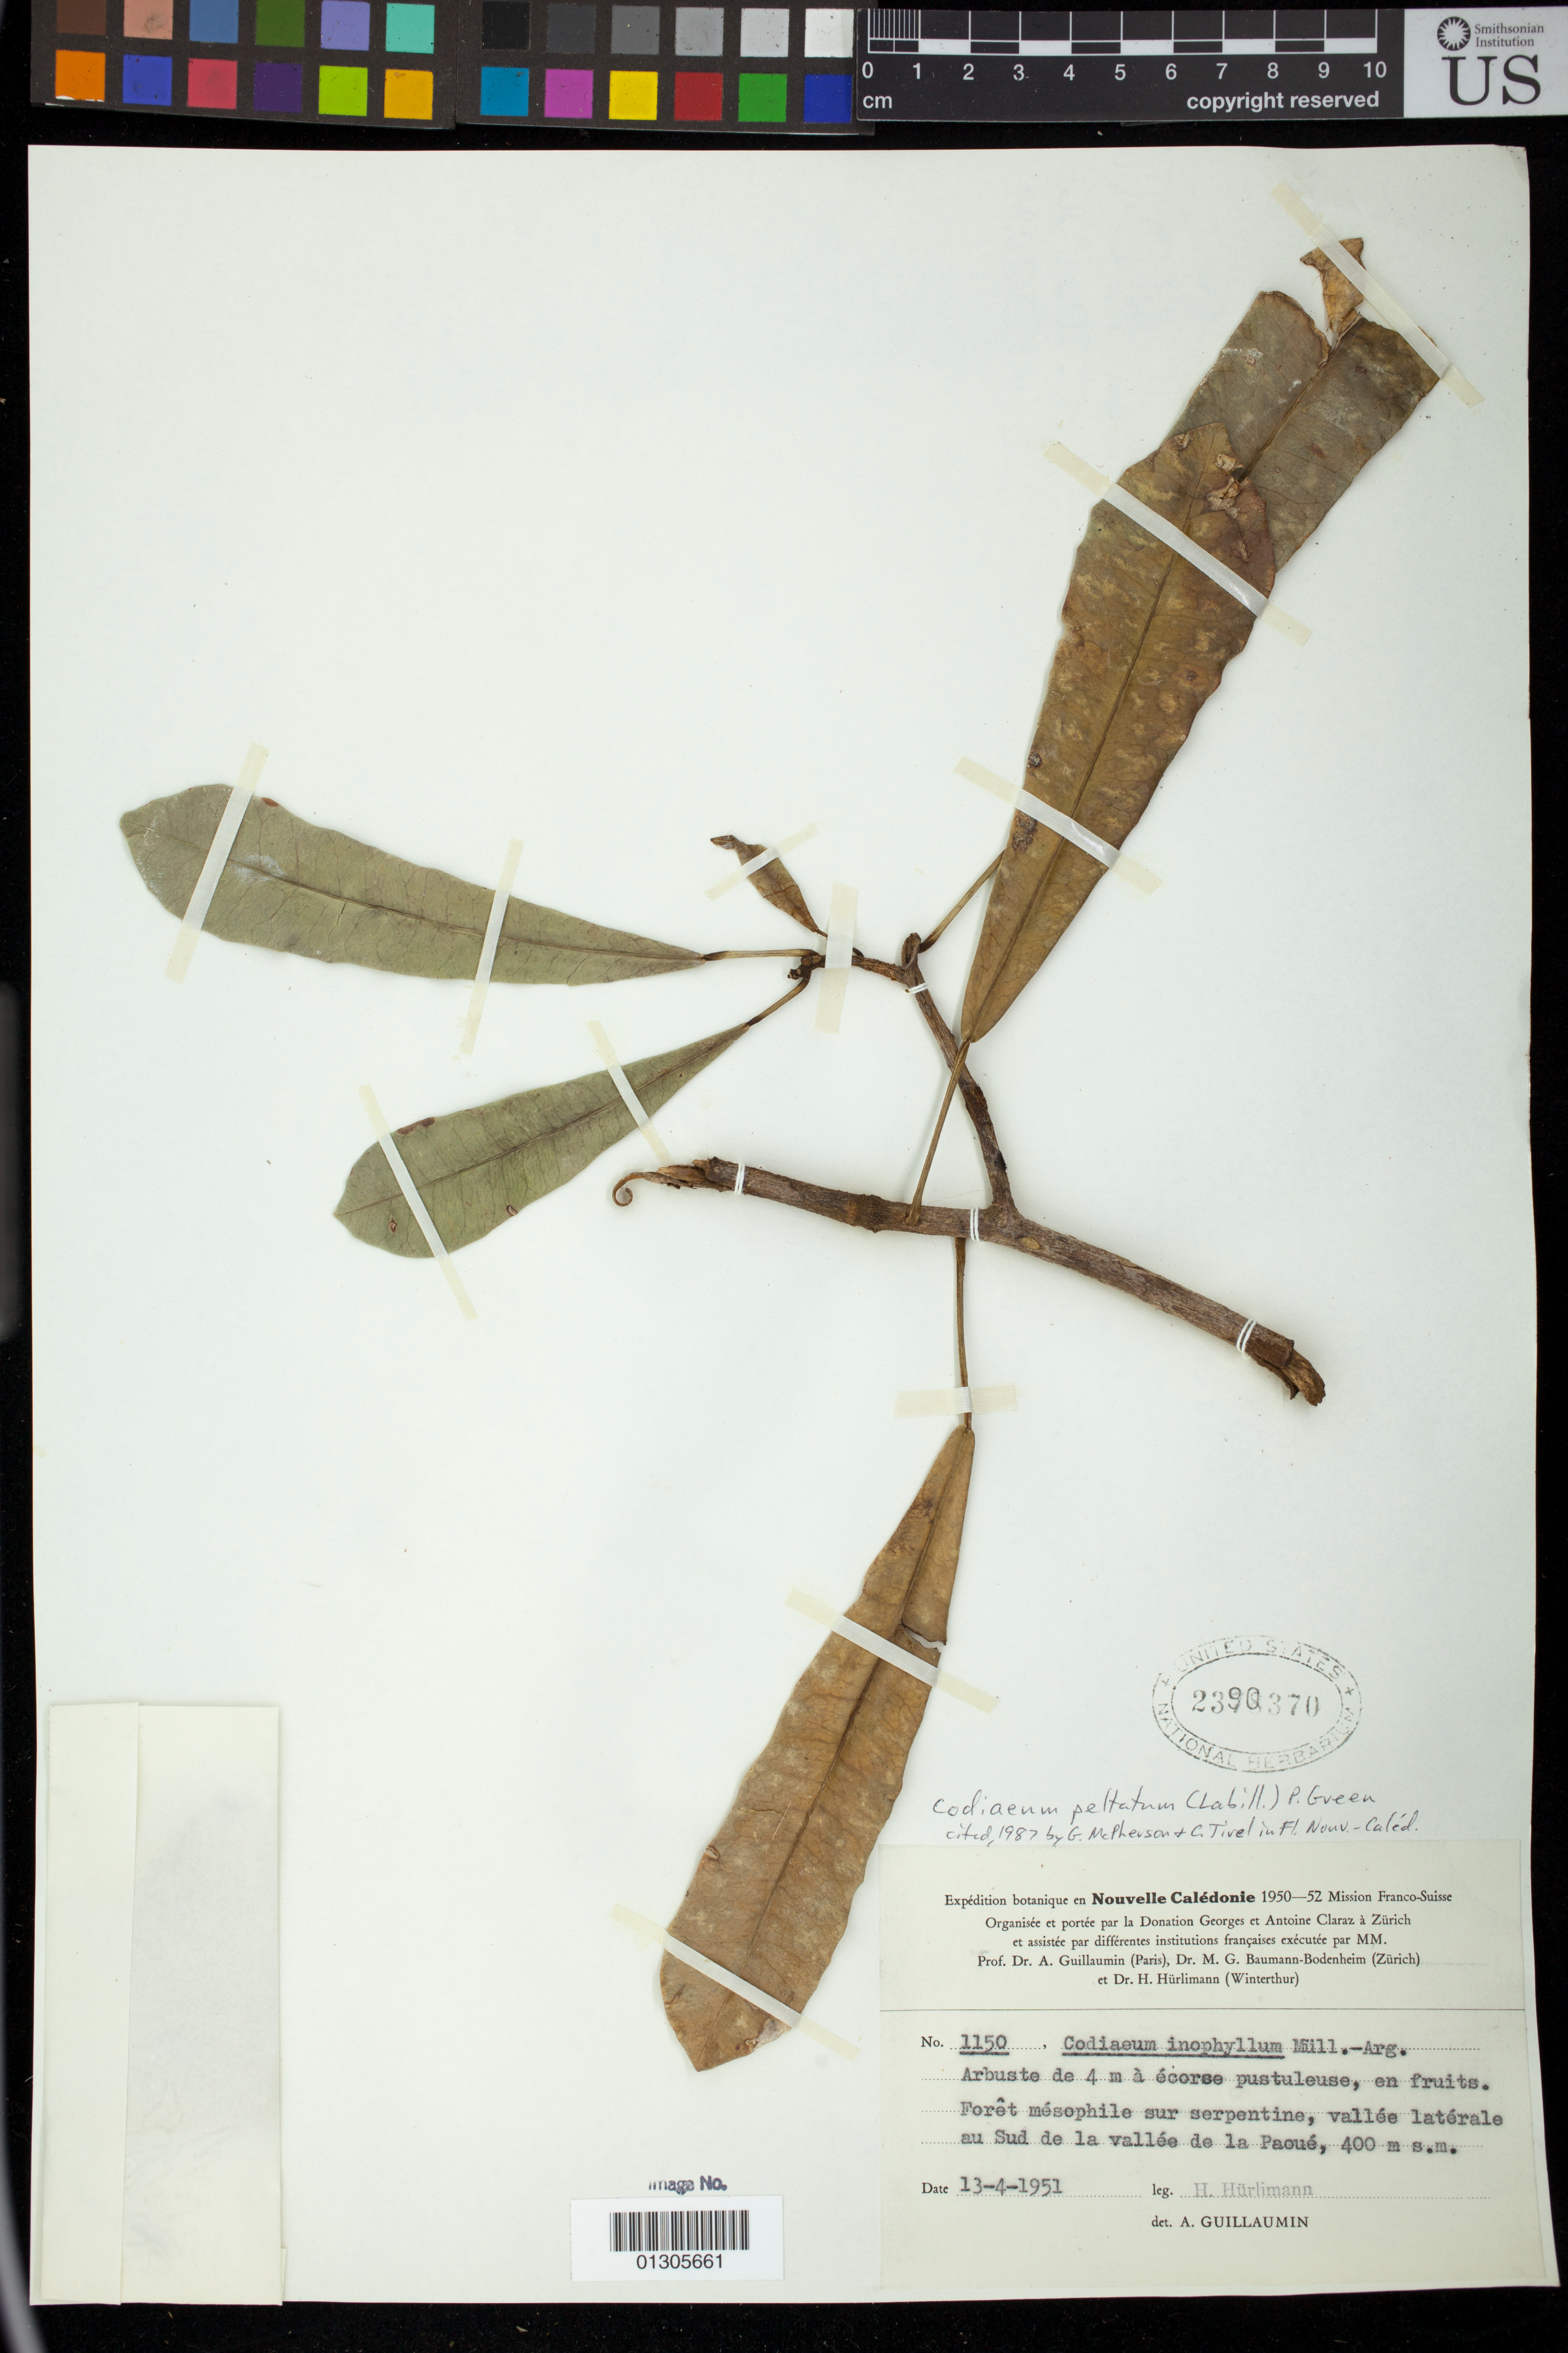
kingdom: Plantae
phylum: Tracheophyta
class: Magnoliopsida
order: Malpighiales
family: Euphorbiaceae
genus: Codiaeum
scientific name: Codiaeum peltatum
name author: P.S. Green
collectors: H. Hurlimann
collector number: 1150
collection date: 1951-04-13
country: New Caledonia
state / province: North Province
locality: vallée latérale au Sud de la vallée de la Paoué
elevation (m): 400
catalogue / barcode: US 2390370